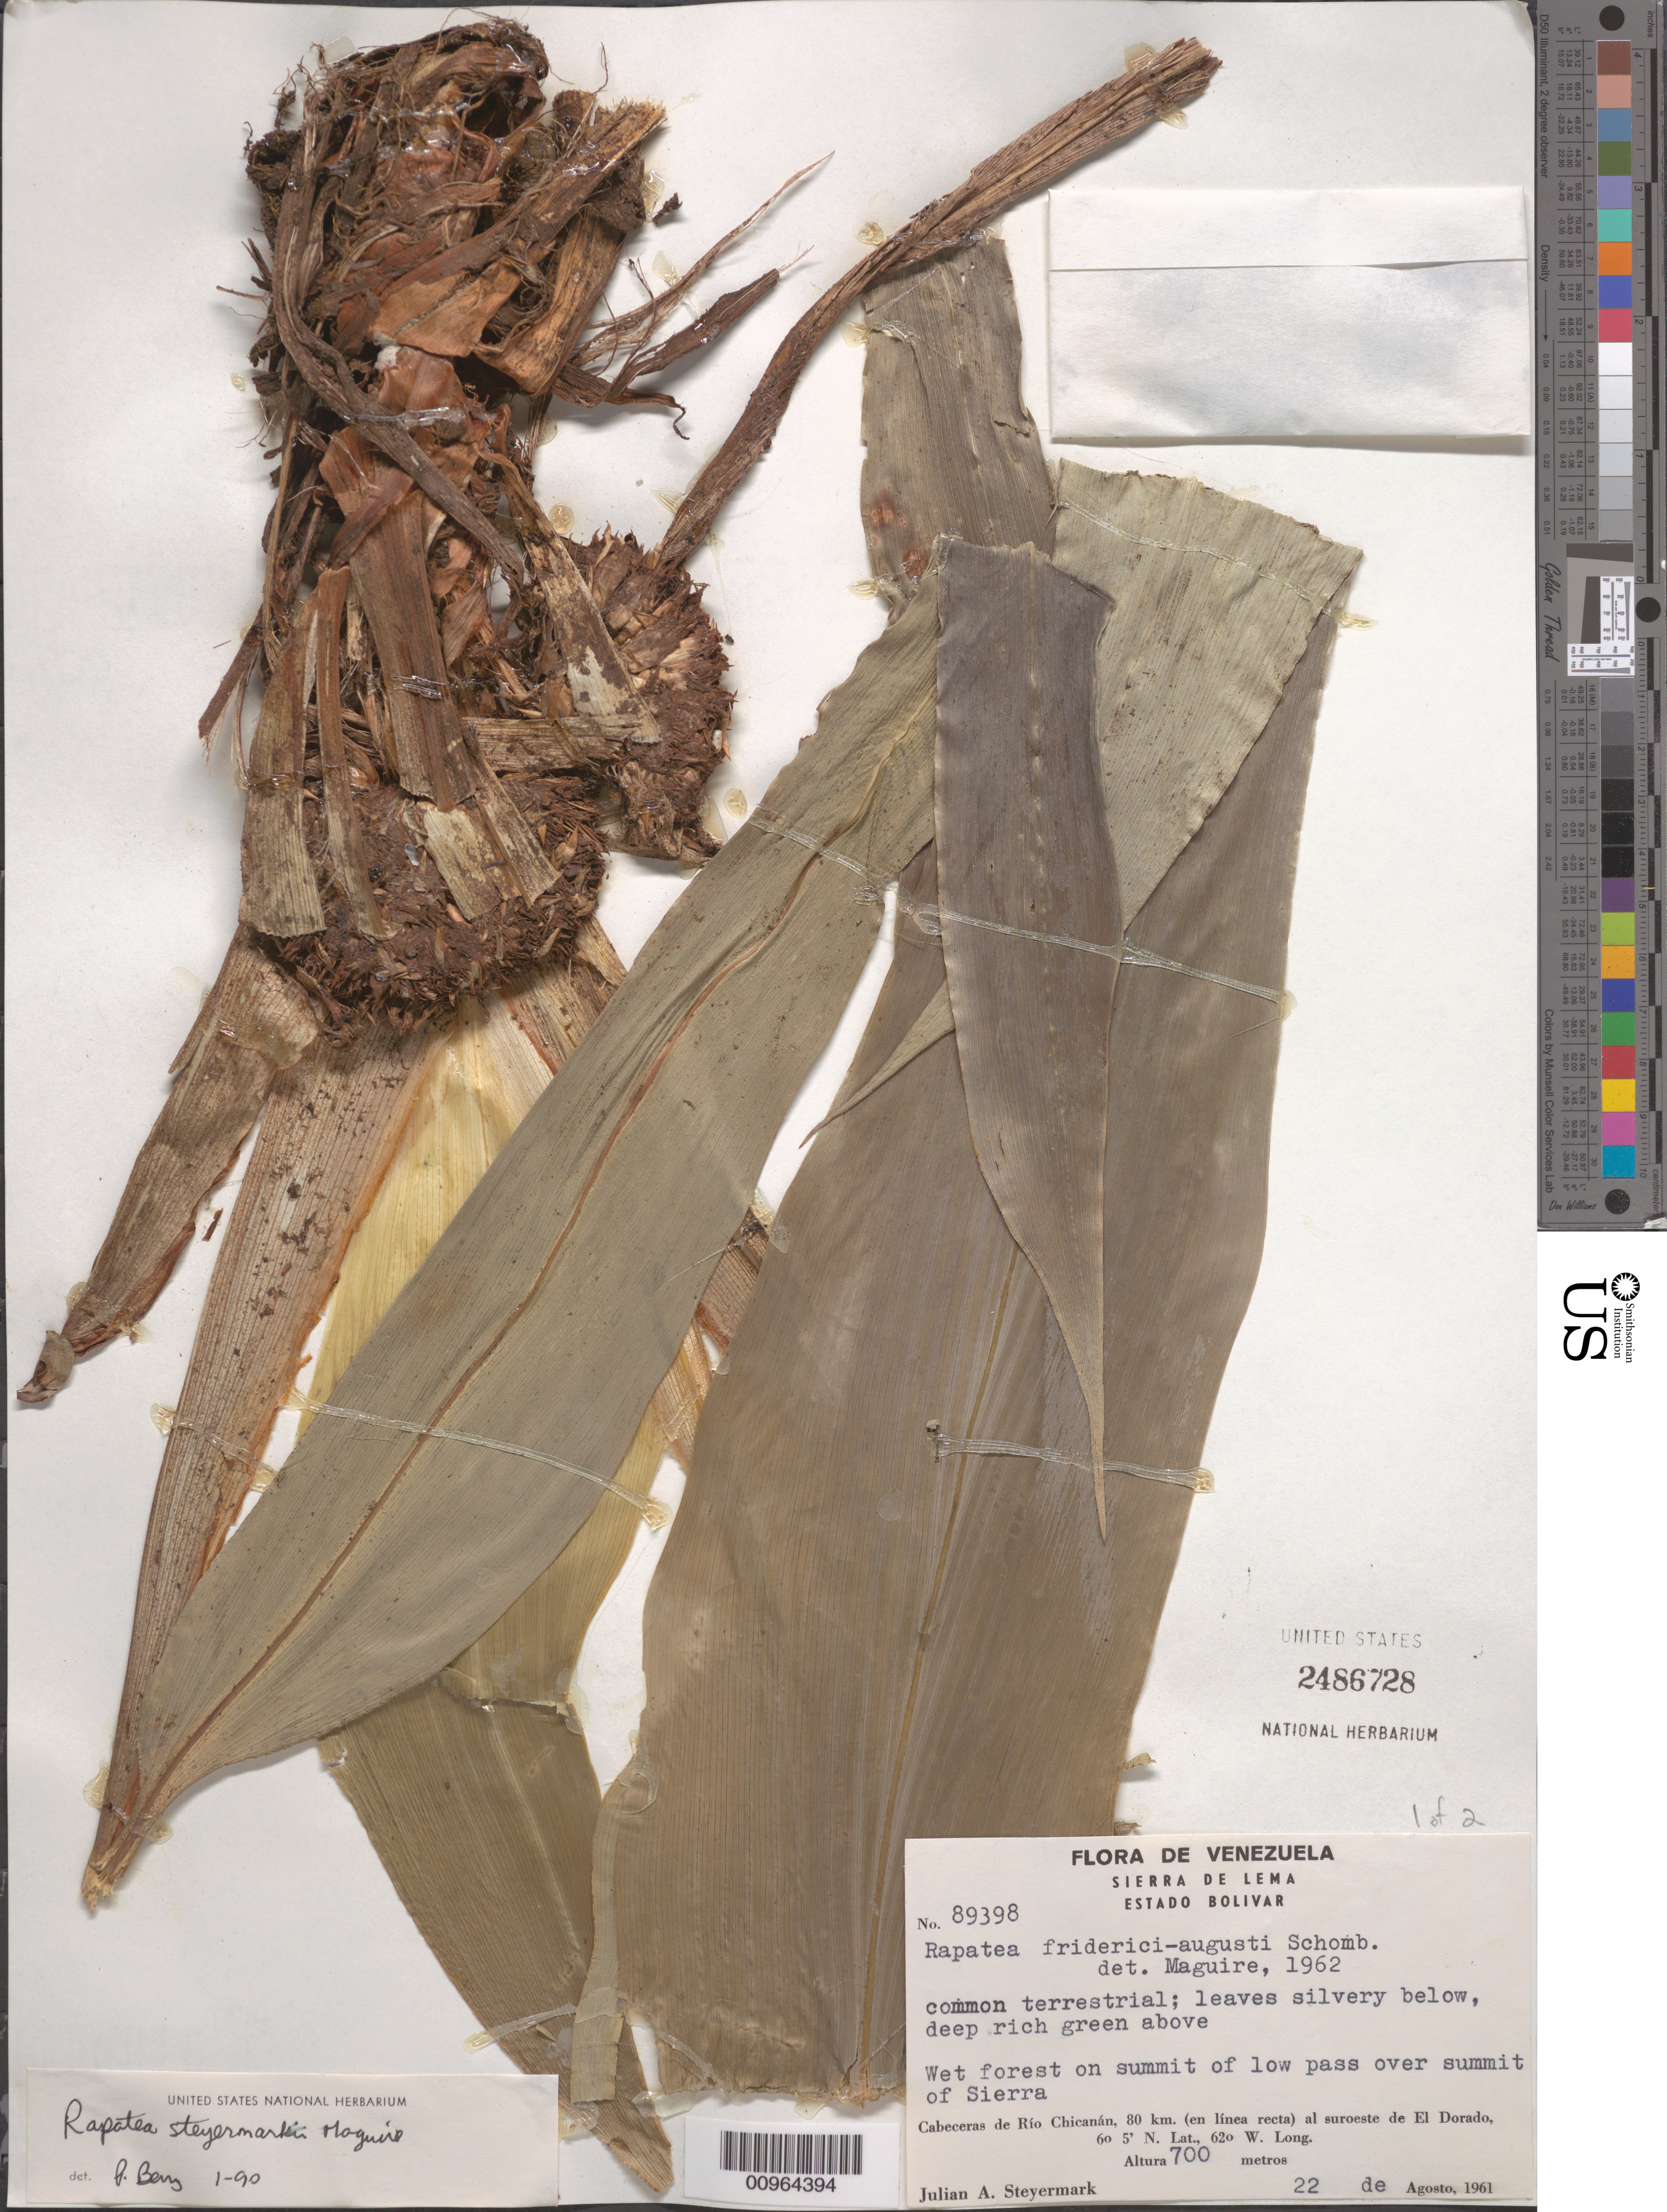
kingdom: Plantae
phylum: Tracheophyta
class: Liliopsida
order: Poales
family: Rapateaceae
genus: Rapatea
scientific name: Rapatea steyermarkii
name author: Maguire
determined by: Berry, P. E., (WIS), University of Wisconsin - Madison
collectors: J. Steyermark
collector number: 89398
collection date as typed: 22-Aug-61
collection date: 1961-08-22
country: Venezuela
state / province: Bolívar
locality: Sierra de Lema; Cabeceras de Río Chicanán, 80 km (in a straight line) to southwest of El Dorado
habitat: Wet forest on summit of low pass over summit of sierra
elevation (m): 700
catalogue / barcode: US 2486728